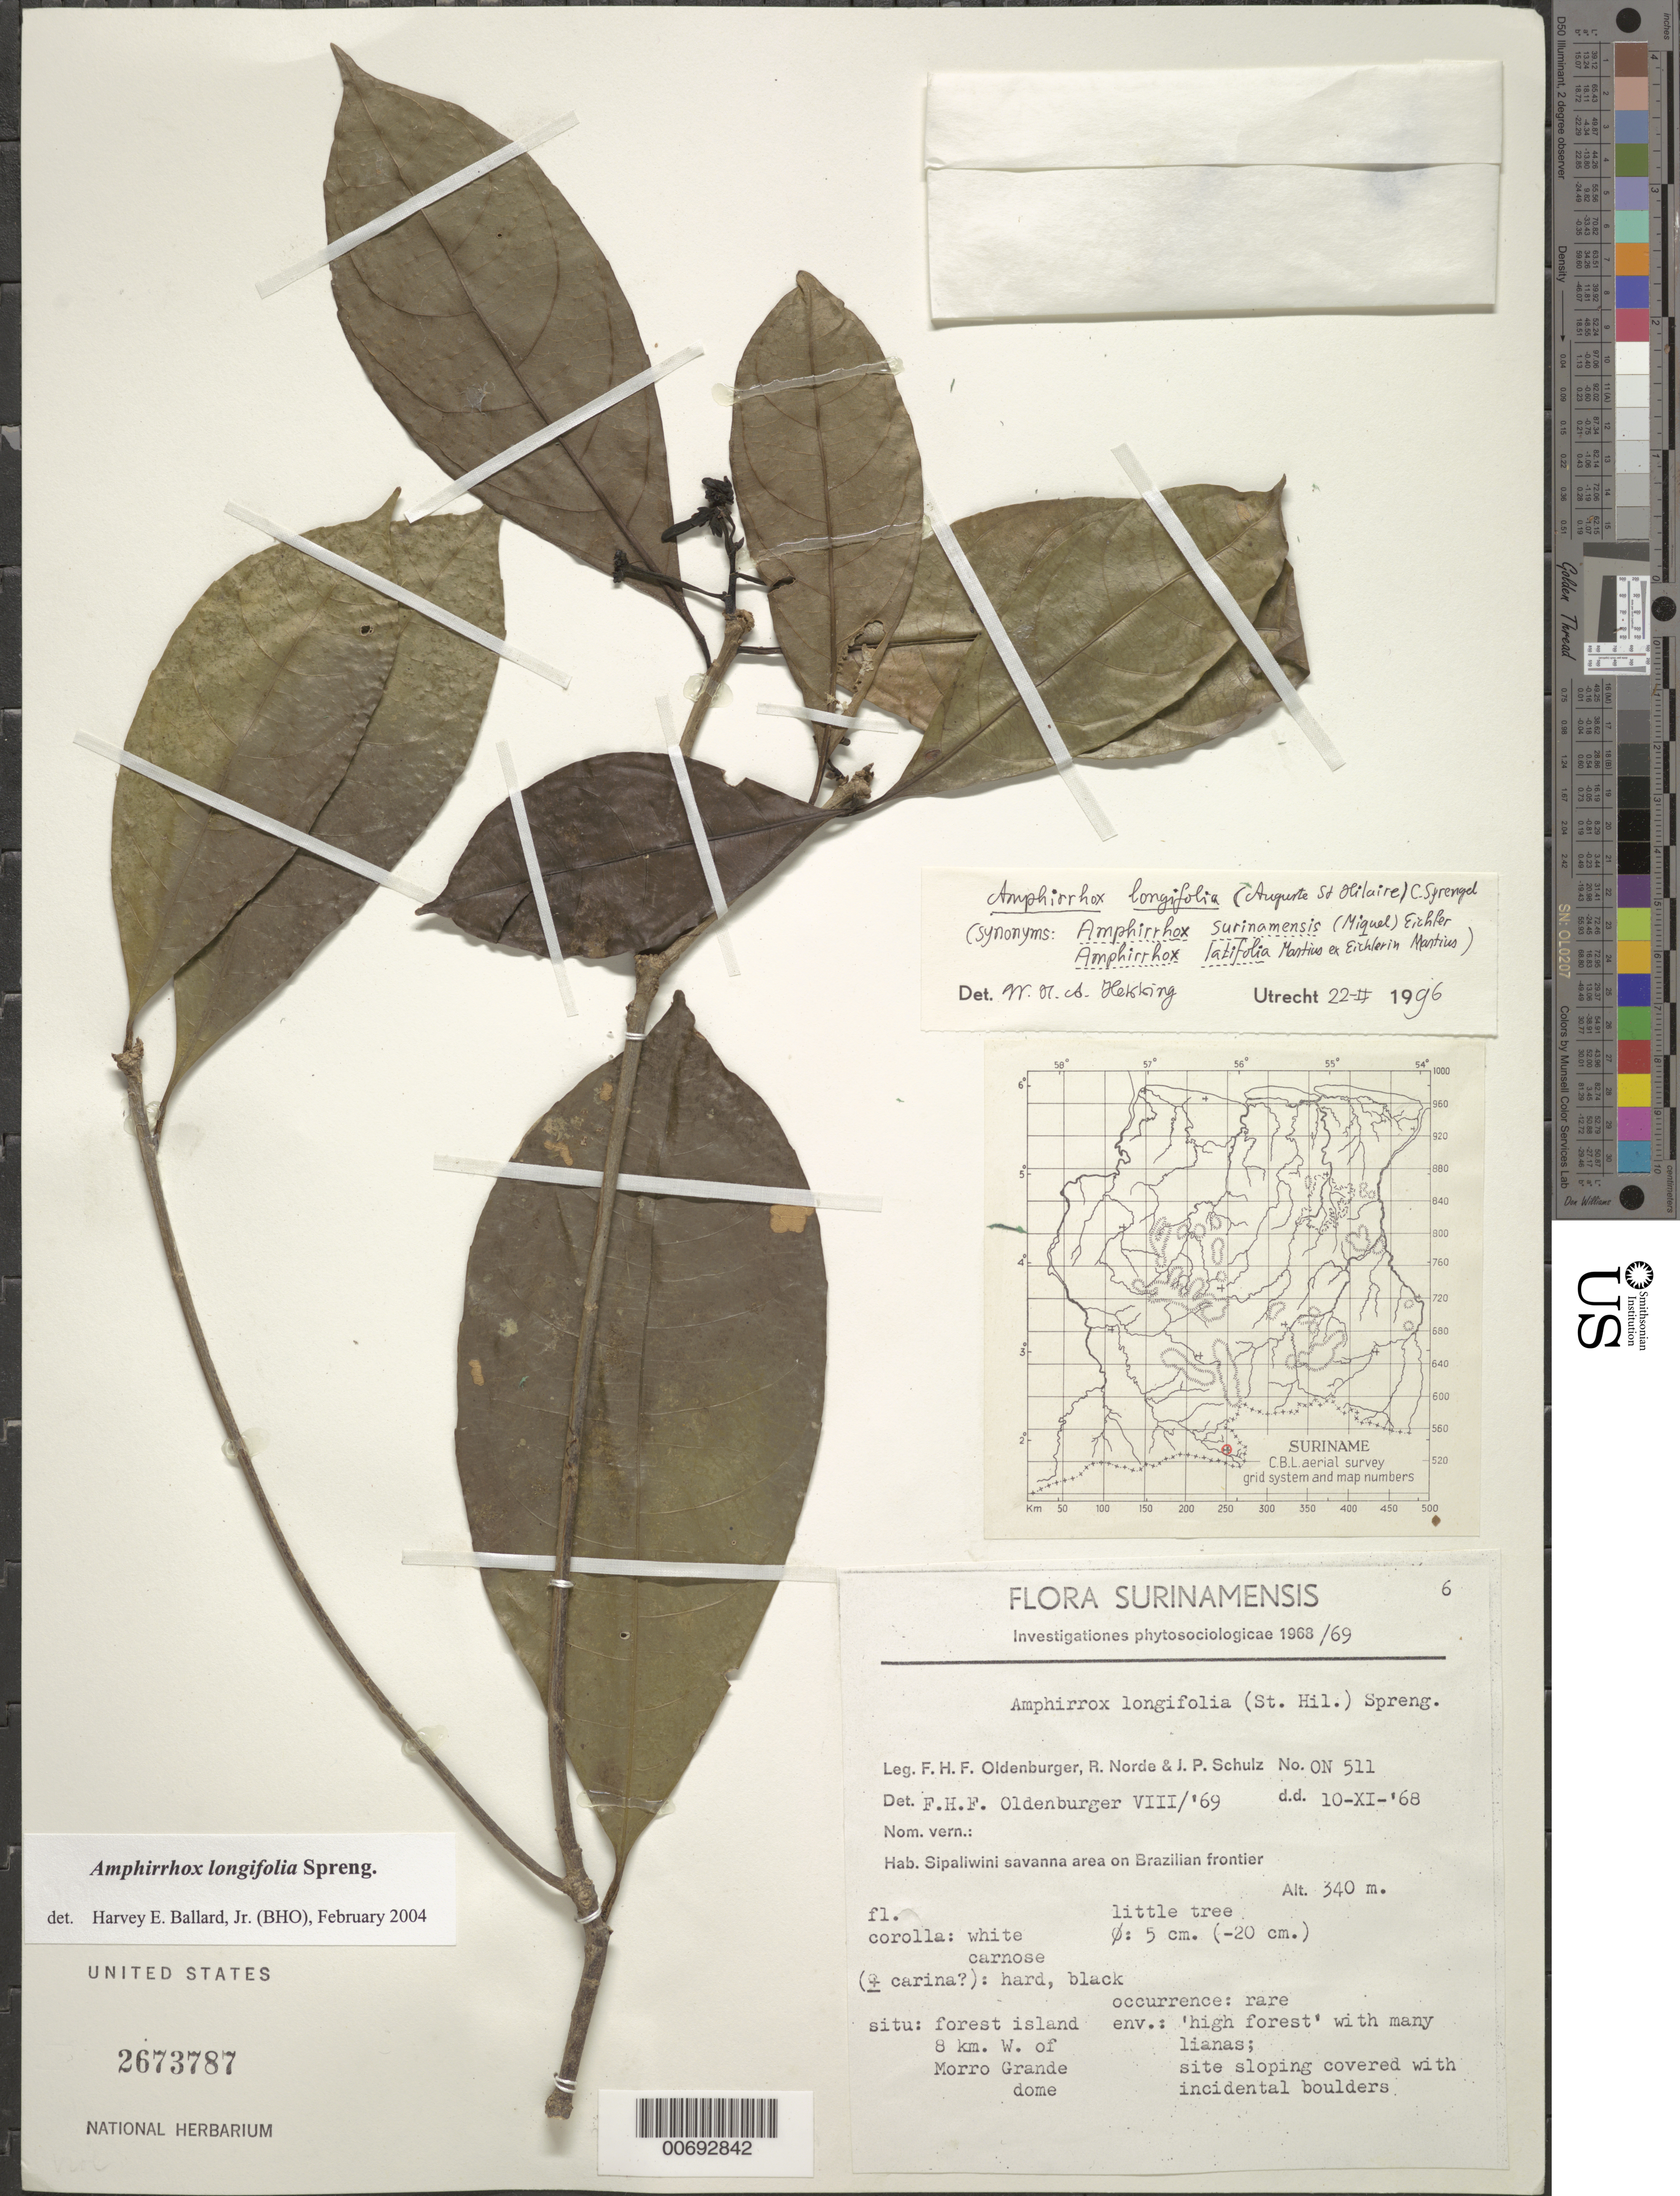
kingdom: Plantae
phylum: Tracheophyta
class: Magnoliopsida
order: Malpighiales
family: Violaceae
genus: Amphirrhox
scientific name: Amphirrhox longifolia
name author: (A. St.-Hil.) Spreng.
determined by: Ballard, Harvey E.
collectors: F. Oldenburger, R. Norde & J. P. Schulz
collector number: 511 O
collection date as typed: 10-Nov-68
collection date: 1968-11-10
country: Suriname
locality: Sipaliwini Savanna, Brazilian frontier, 8 km W of Morro Grande dome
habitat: High forest with many lianas; site sloping covered with incidental boulders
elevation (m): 340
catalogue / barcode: US 2673787